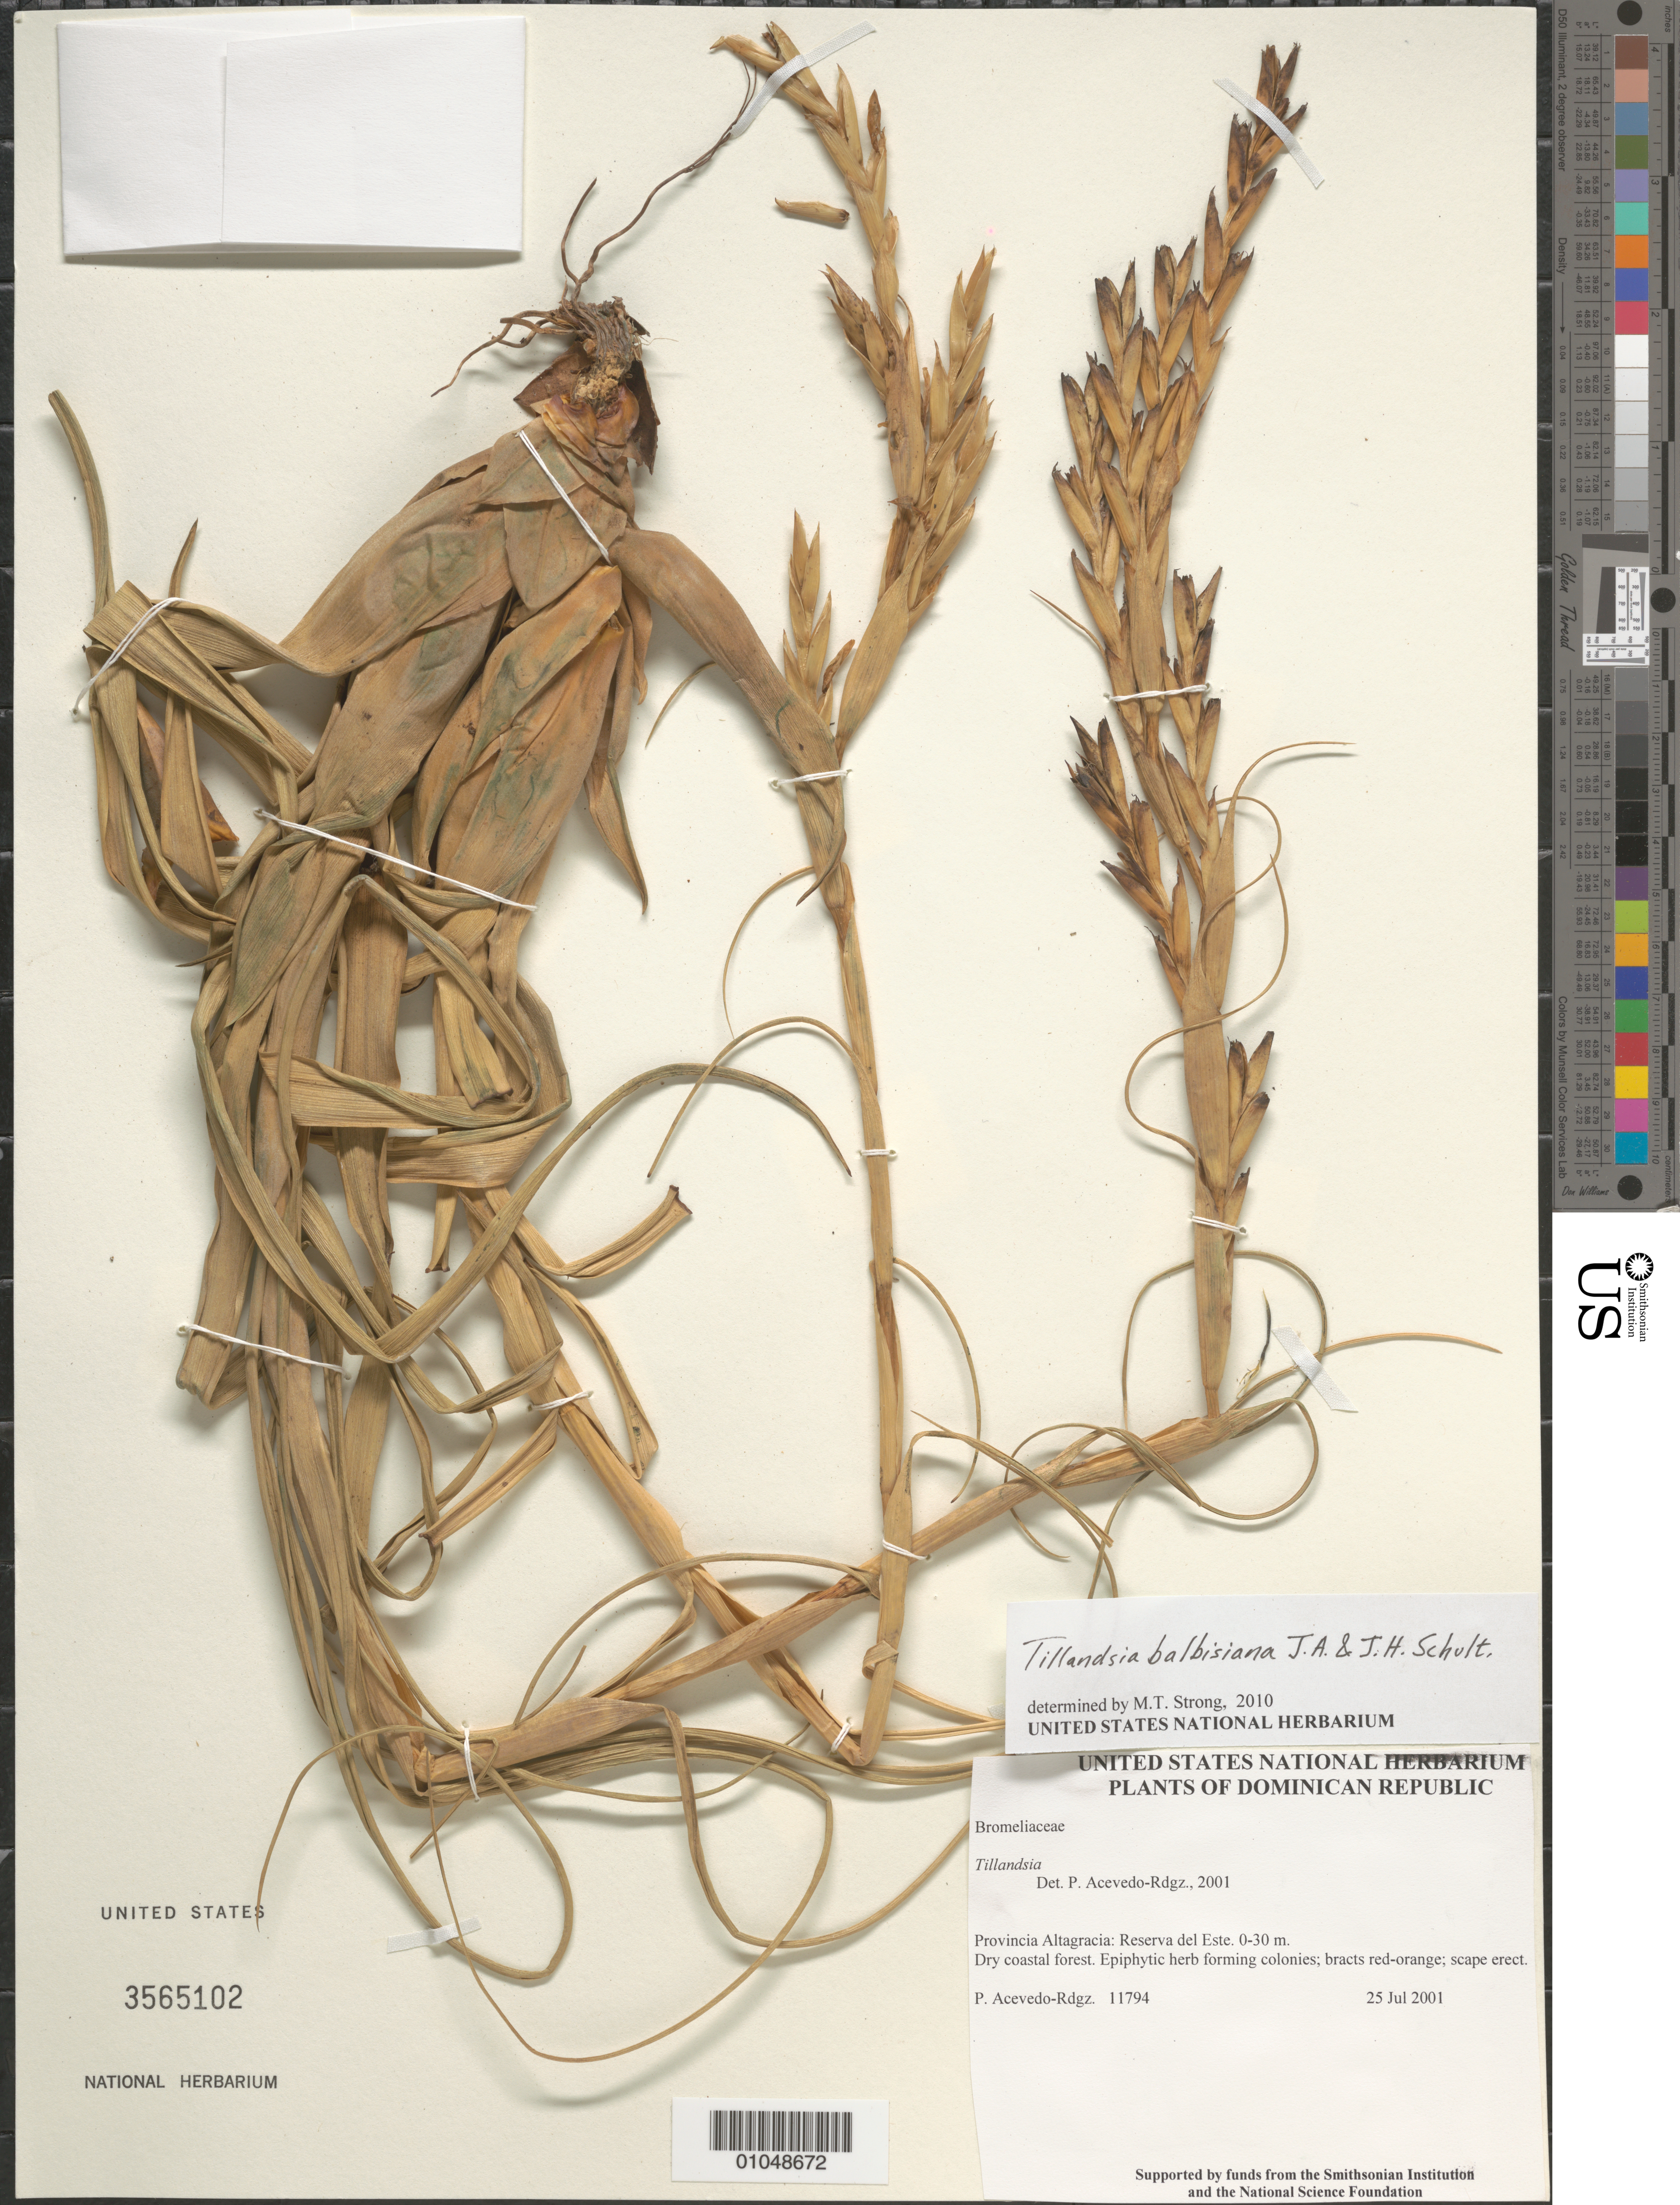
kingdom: Plantae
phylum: Tracheophyta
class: Liliopsida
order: Poales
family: Bromeliaceae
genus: Tillandsia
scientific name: Tillandsia balbisiana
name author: Schult. f.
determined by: Strong, M. T., (US), Smithsonian Institution - National Museum of Natural History (UNITED STATES)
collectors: P. Acevedo-Rodr.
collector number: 11794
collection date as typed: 25 Jul 2001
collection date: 2001-07-25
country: Dominican Republic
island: Hispaniola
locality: Provincia Altagracia: Reserva del Este.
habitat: Dry coastal forest.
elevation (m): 0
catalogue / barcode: US 3565102